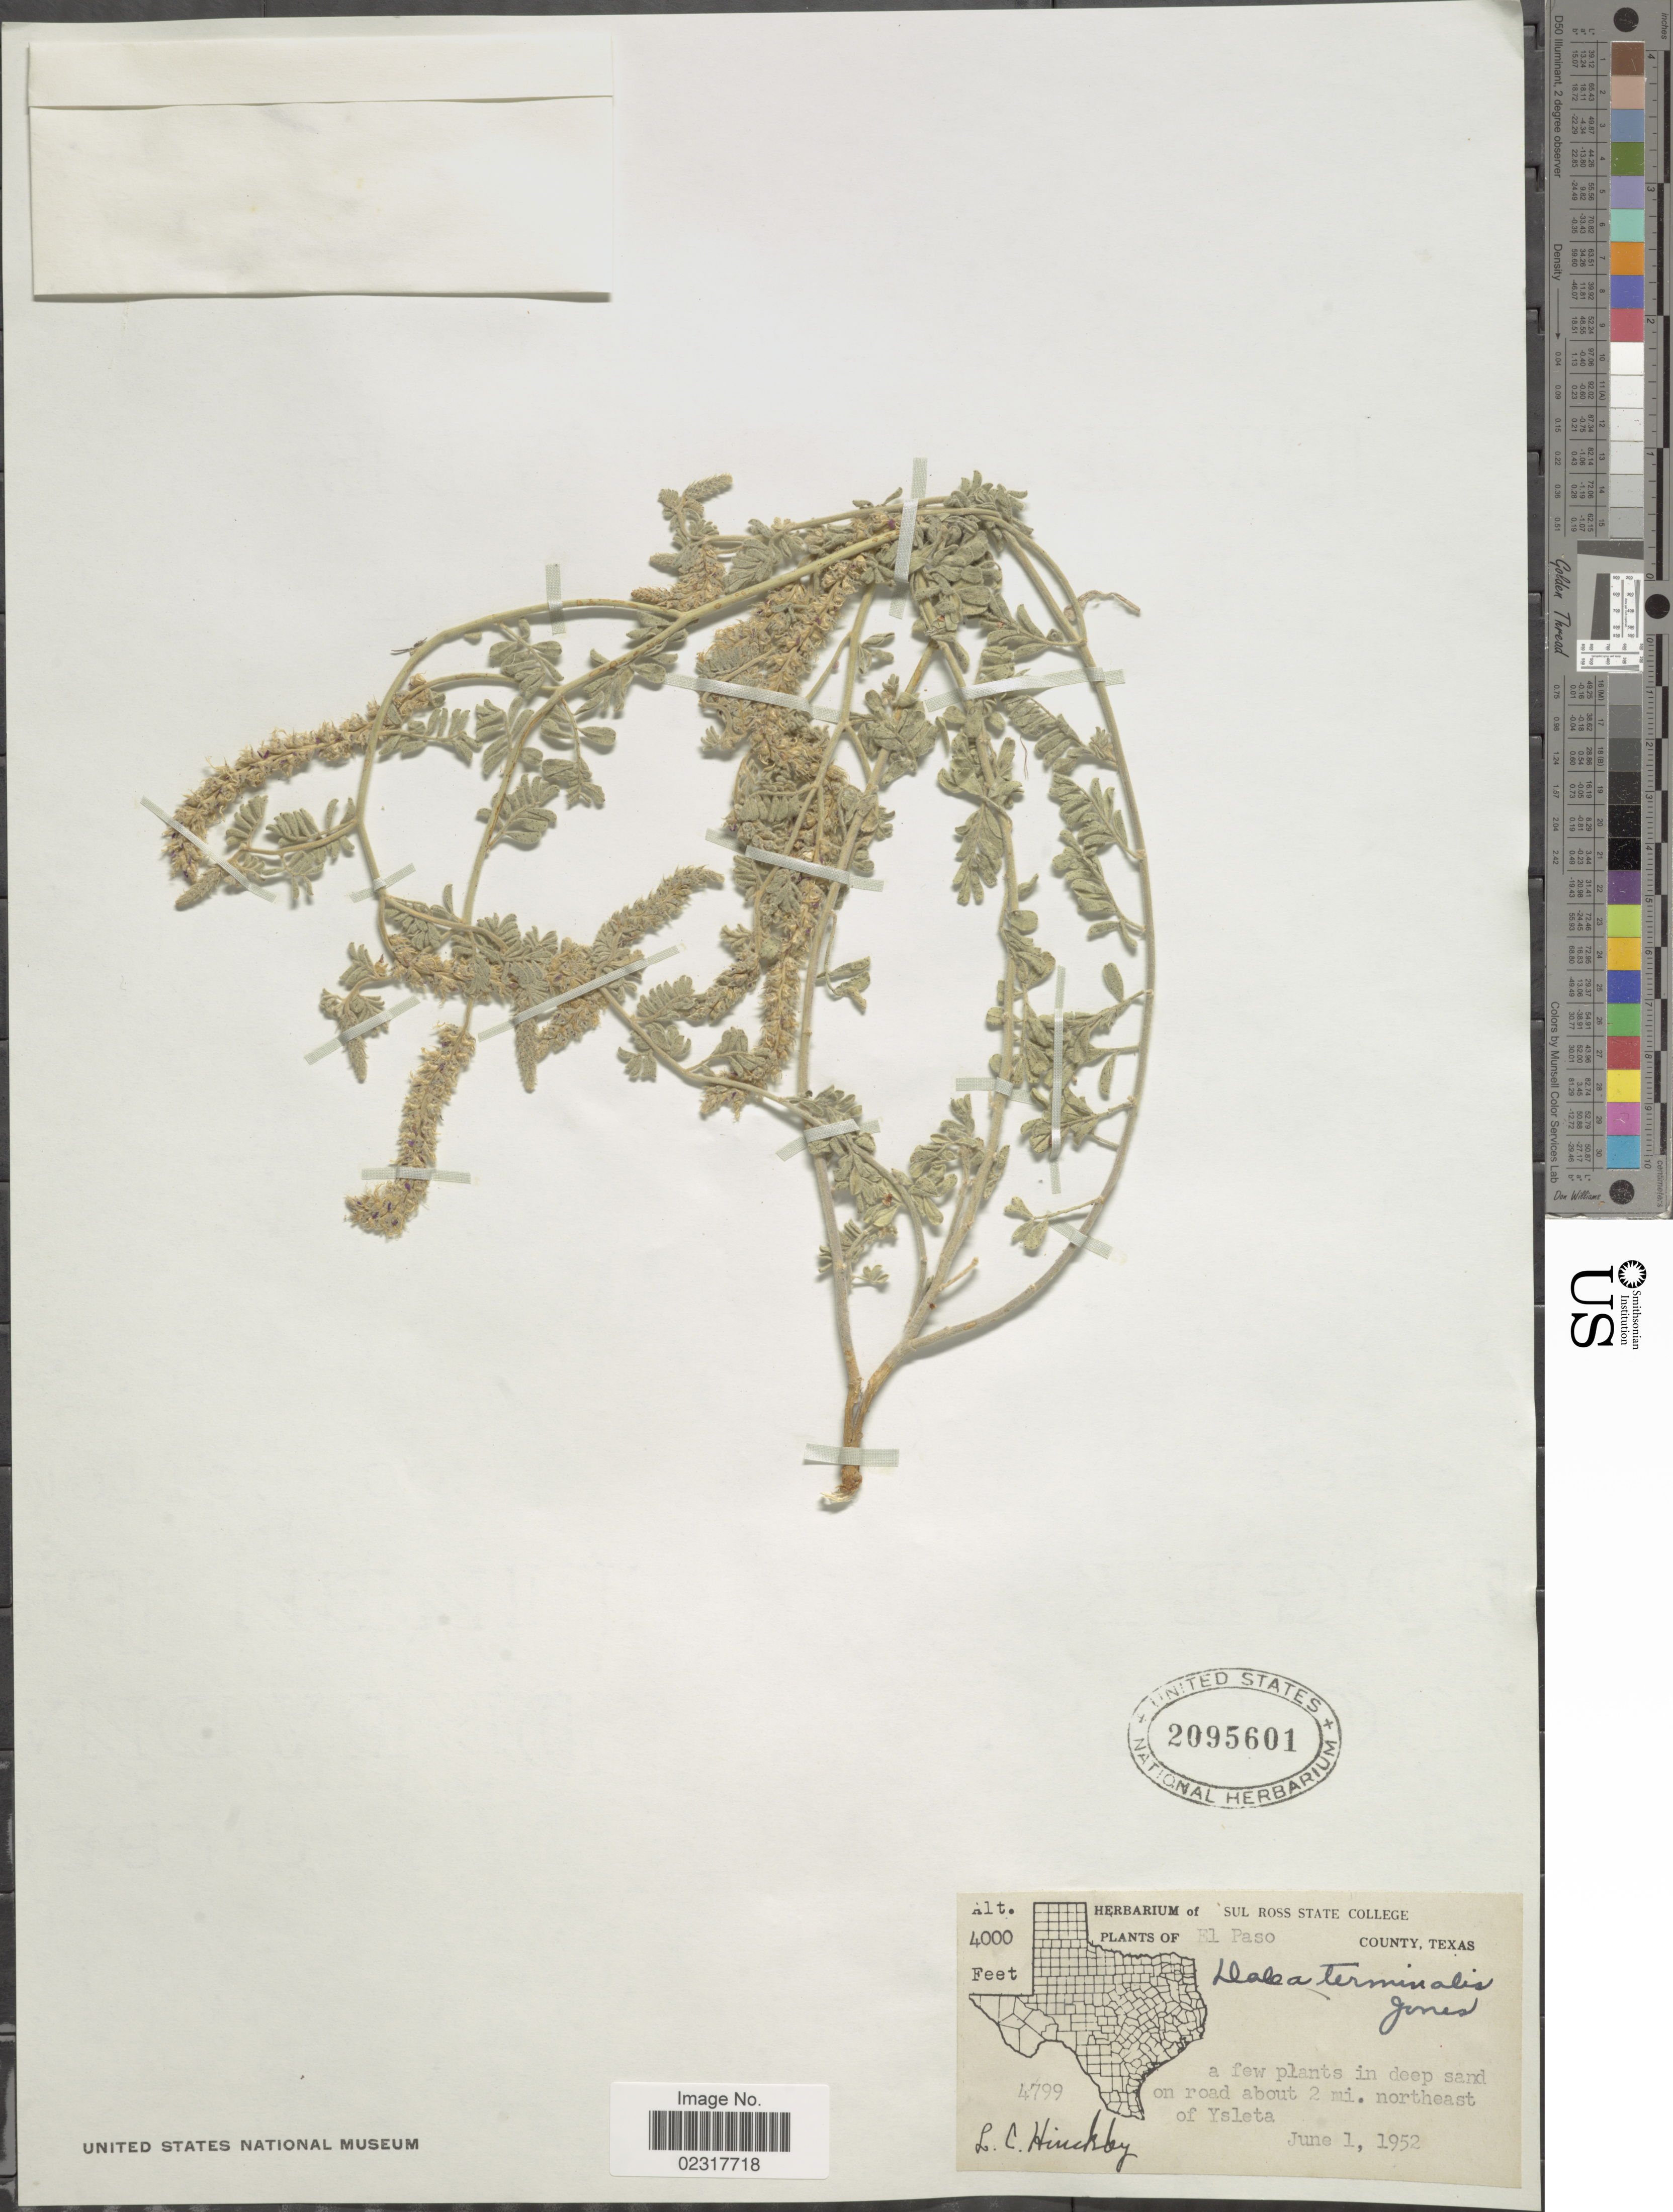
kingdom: Plantae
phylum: Tracheophyta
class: Magnoliopsida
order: Fabales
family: Fabaceae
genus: Dalea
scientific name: Dalea lanata var. terminalis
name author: (M.E. Jones) Barneby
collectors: L. Hinckley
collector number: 4799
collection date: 1952-06-01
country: United States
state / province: Texas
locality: El Paso County, about 2 mi northeast of Ysleta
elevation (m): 1219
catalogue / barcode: US 2095601